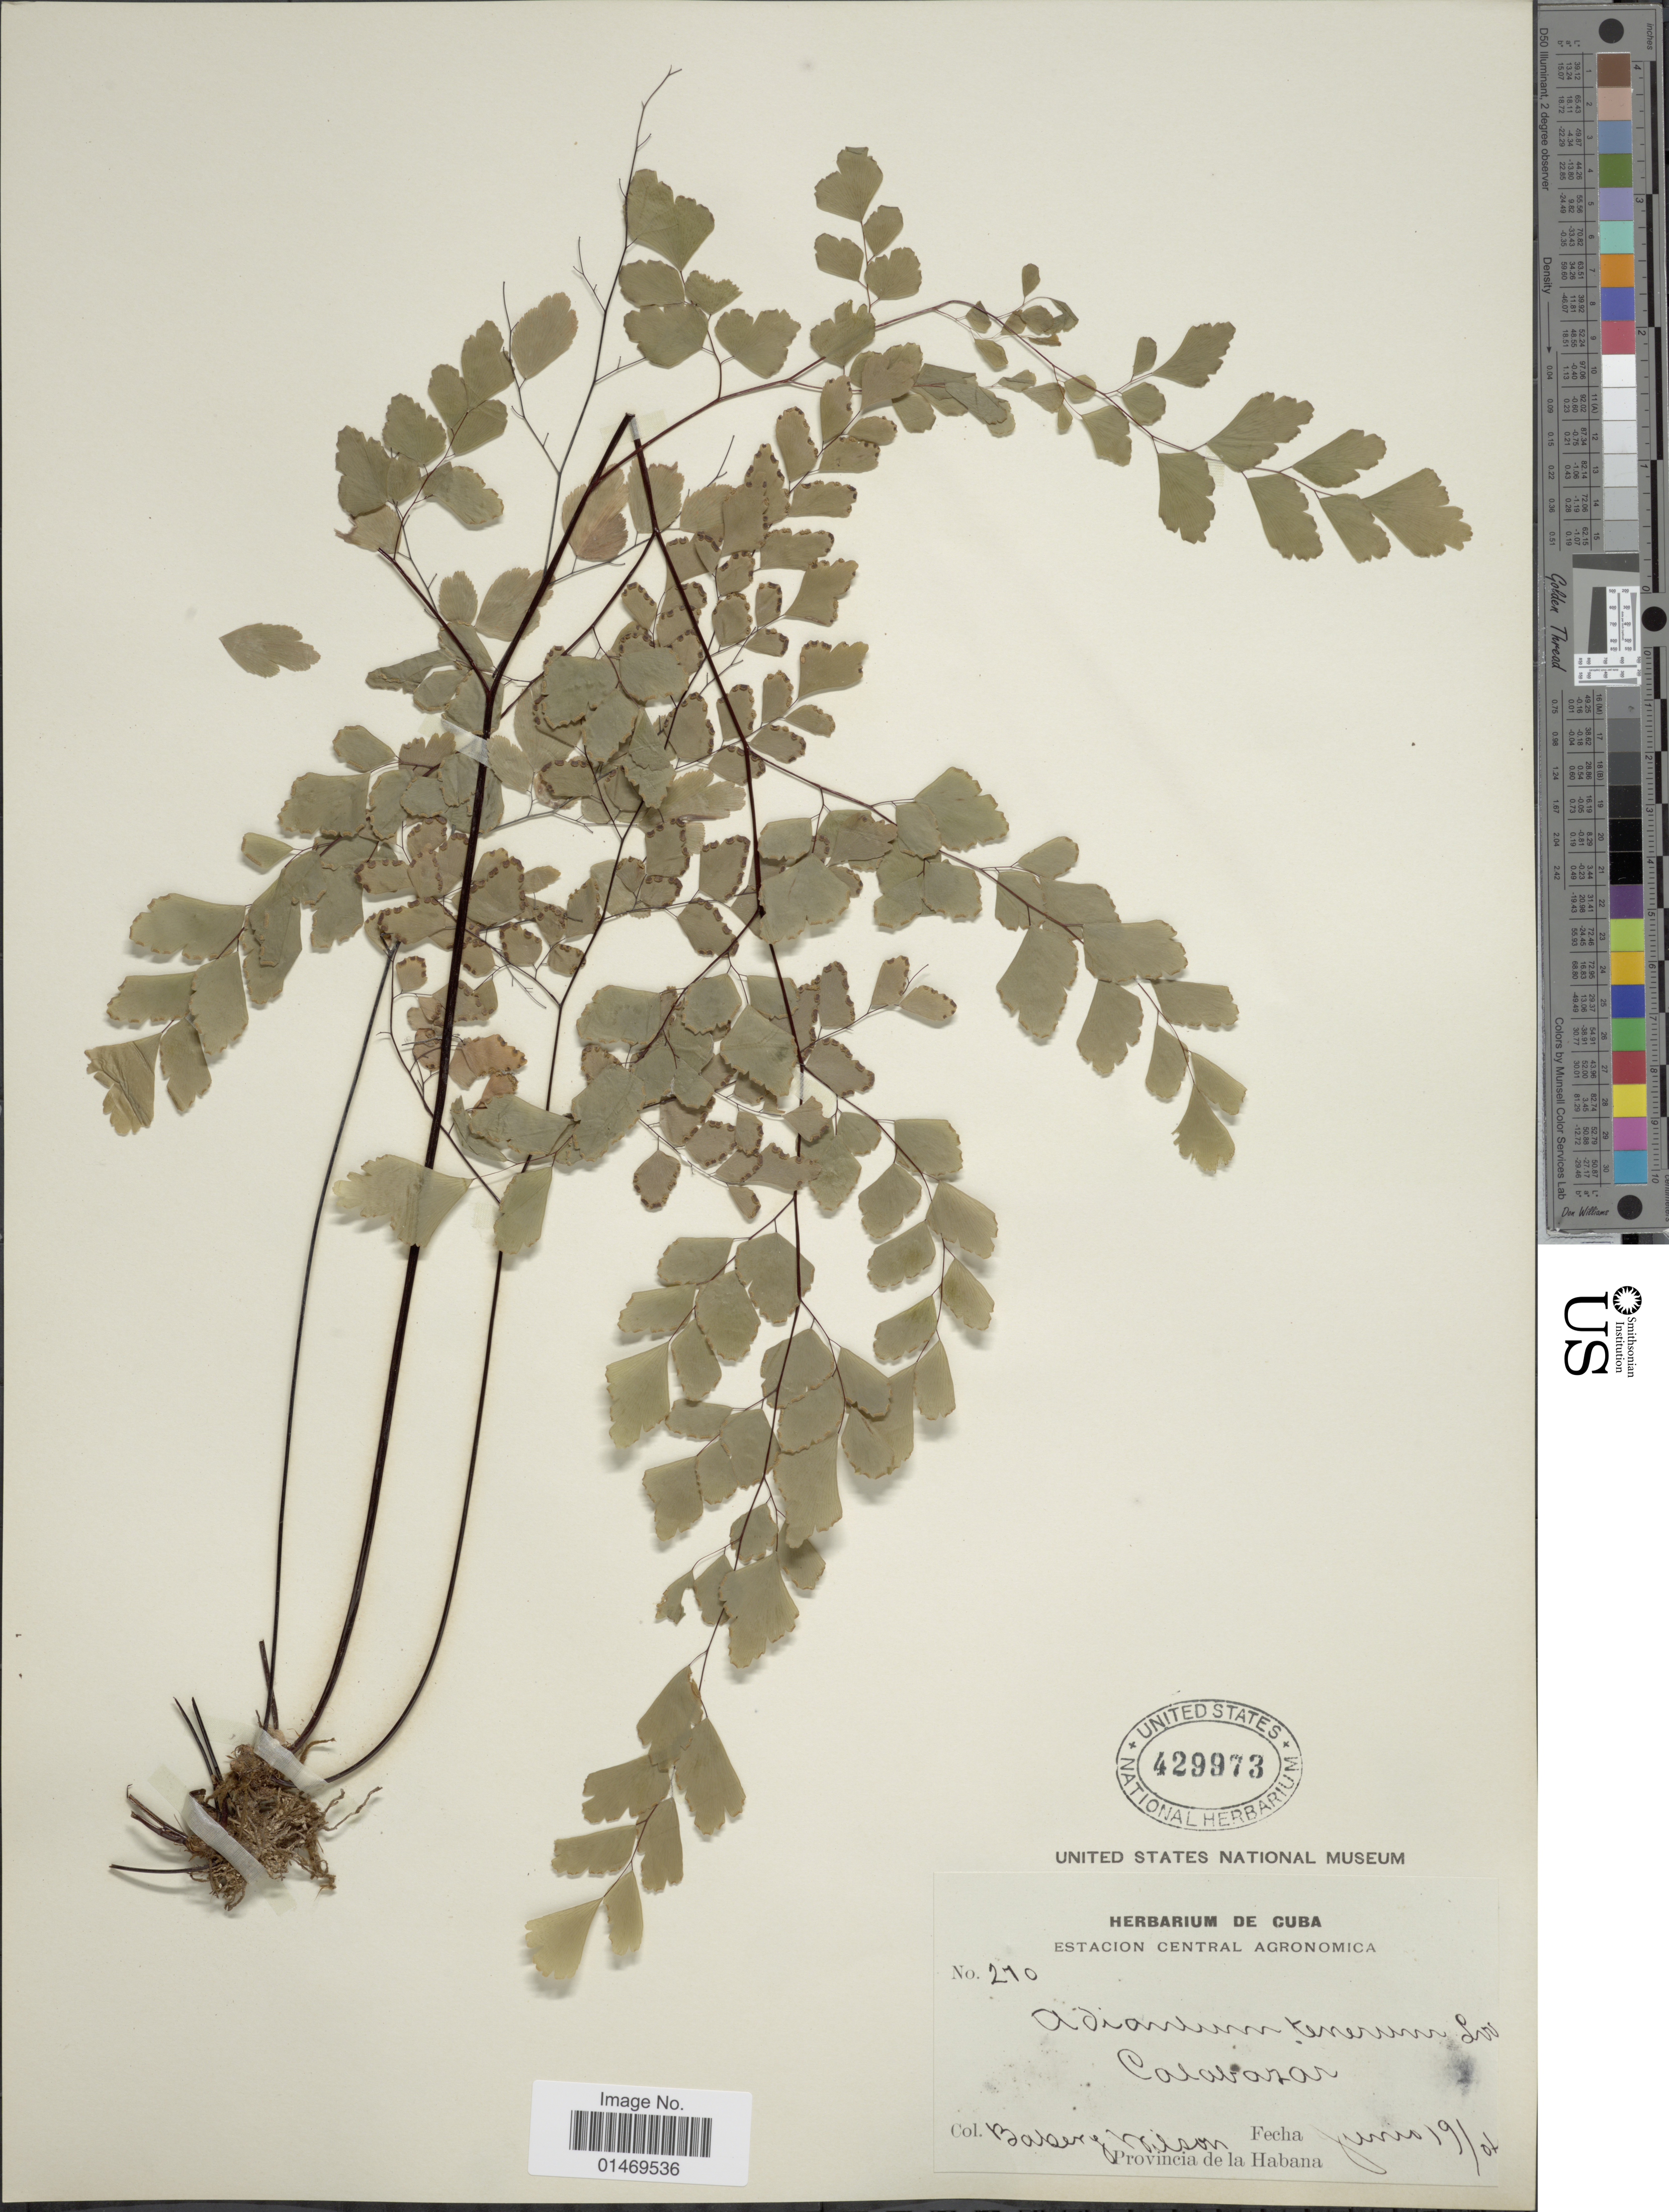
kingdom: Plantae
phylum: Tracheophyta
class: Polypodiopsida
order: Polypodiales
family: Pteridaceae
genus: Adiantum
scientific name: Adiantum tenerum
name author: Sw.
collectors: -. Baber & -- Wilson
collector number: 210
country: Cuba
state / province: La Habana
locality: Calabazar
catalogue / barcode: US 429973